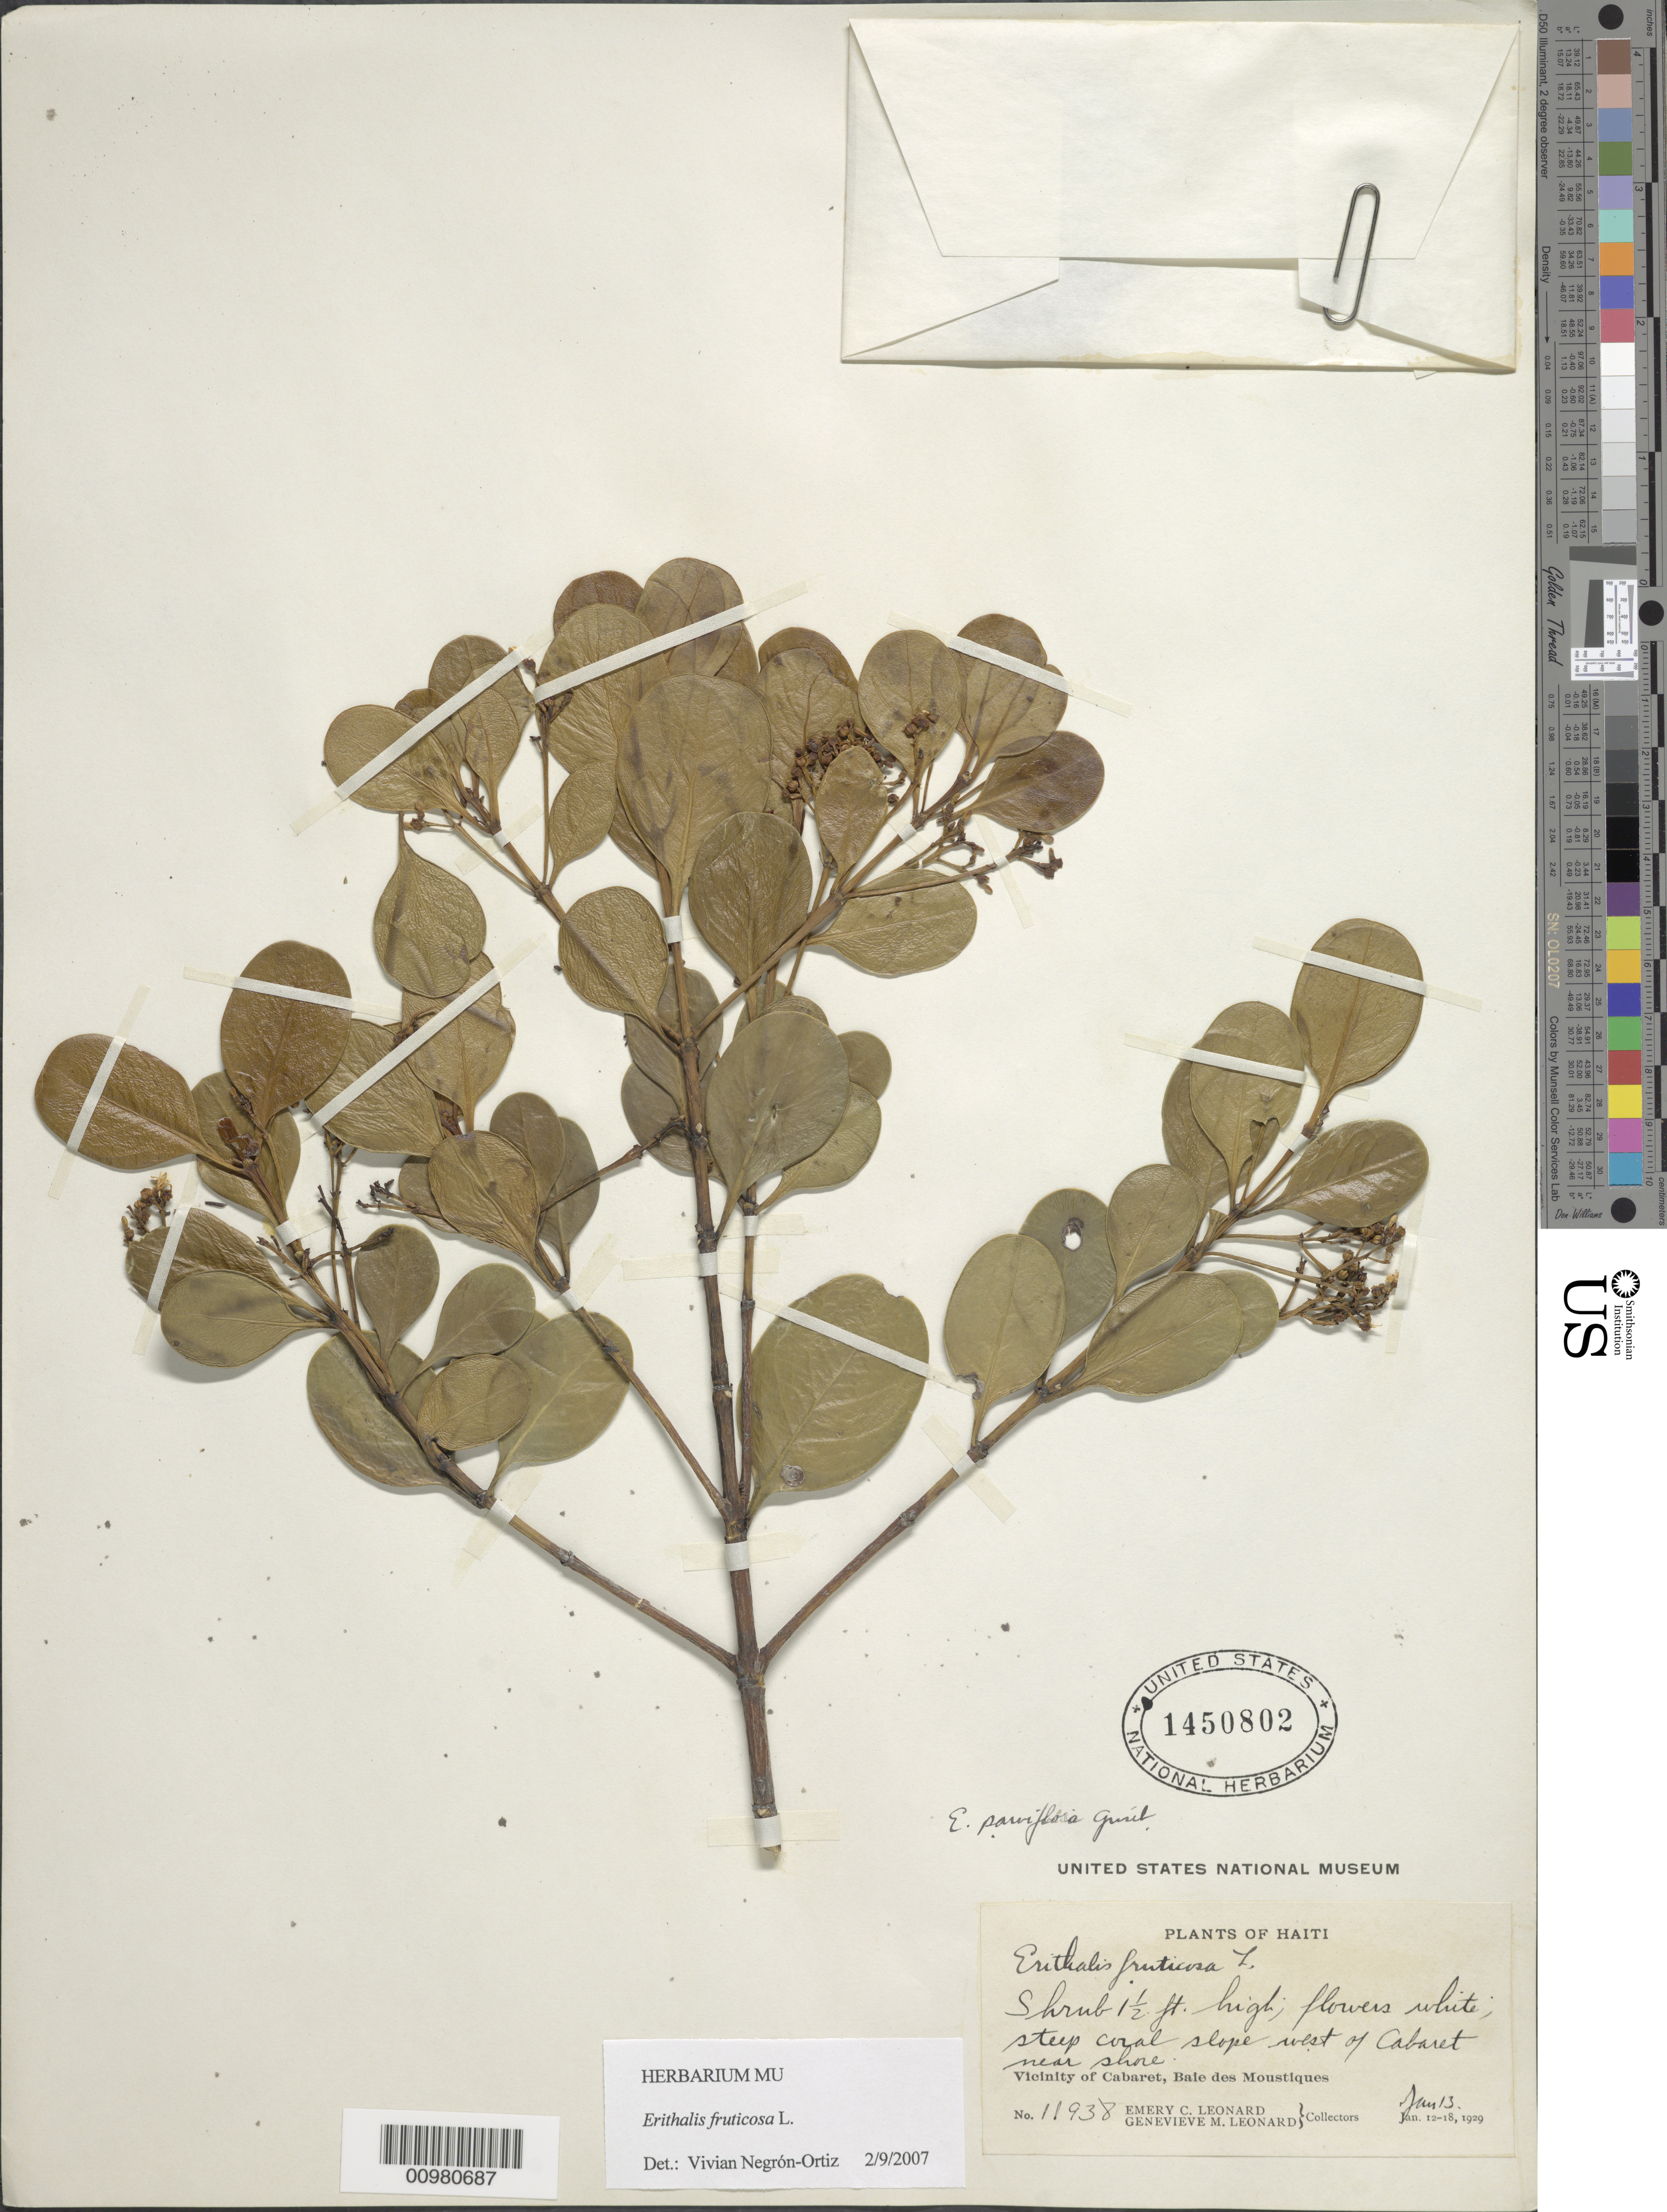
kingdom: Plantae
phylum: Tracheophyta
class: Magnoliopsida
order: Gentianales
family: Rubiaceae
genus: Erithalis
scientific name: Erithalis fruticosa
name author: L.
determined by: Negrón-Ortiz, V.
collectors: E. C. Leonard & G. M. Leonard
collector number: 11938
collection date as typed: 13 Jan 1929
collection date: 1929-01-13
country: Haiti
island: Hispaniola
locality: Vicinity of Cabaret, Baie des Moustiques, slope west of Cabaret.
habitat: Steep coral slope, near shore.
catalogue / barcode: US 1450802